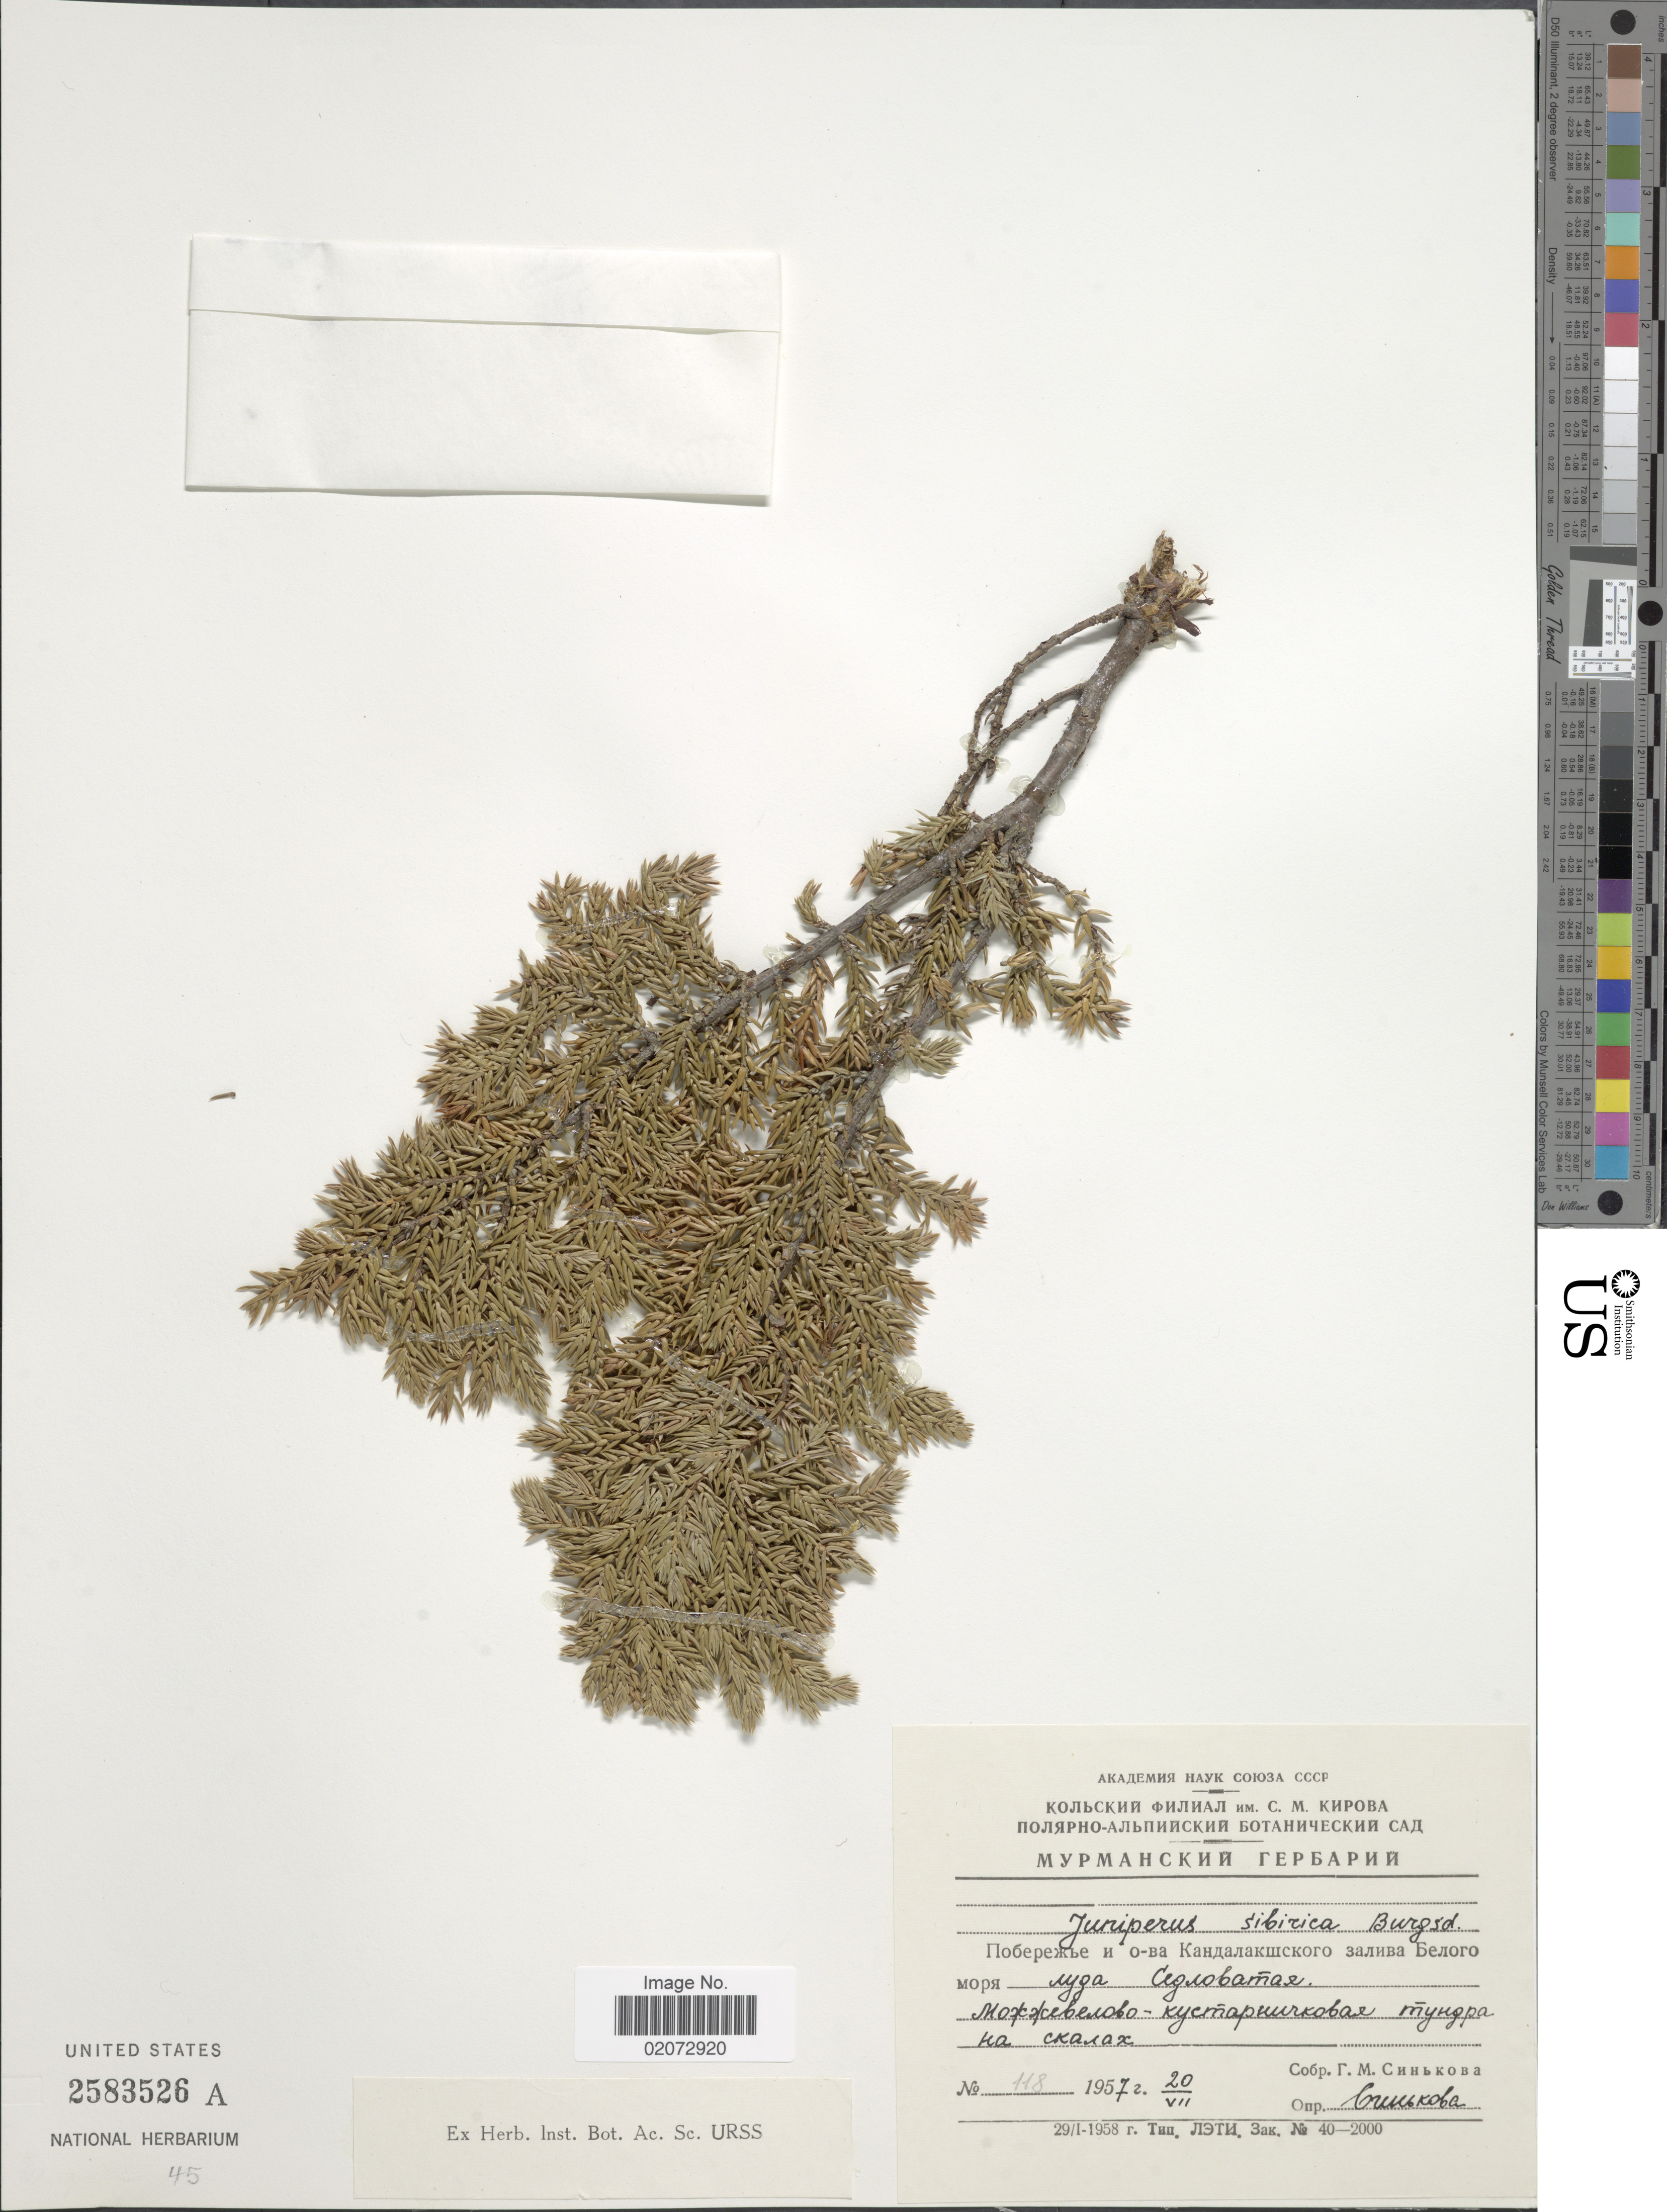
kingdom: Plantae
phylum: Tracheophyta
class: Pinopsida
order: Pinales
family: Cupressaceae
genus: Juniperus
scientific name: Juniperus sibirica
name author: Burgsd.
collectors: G. Sinkova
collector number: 118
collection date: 1957-07-20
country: Russian Federation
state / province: Murmansk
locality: Kandalaksha Gulf, White Sea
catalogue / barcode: US 2583526A